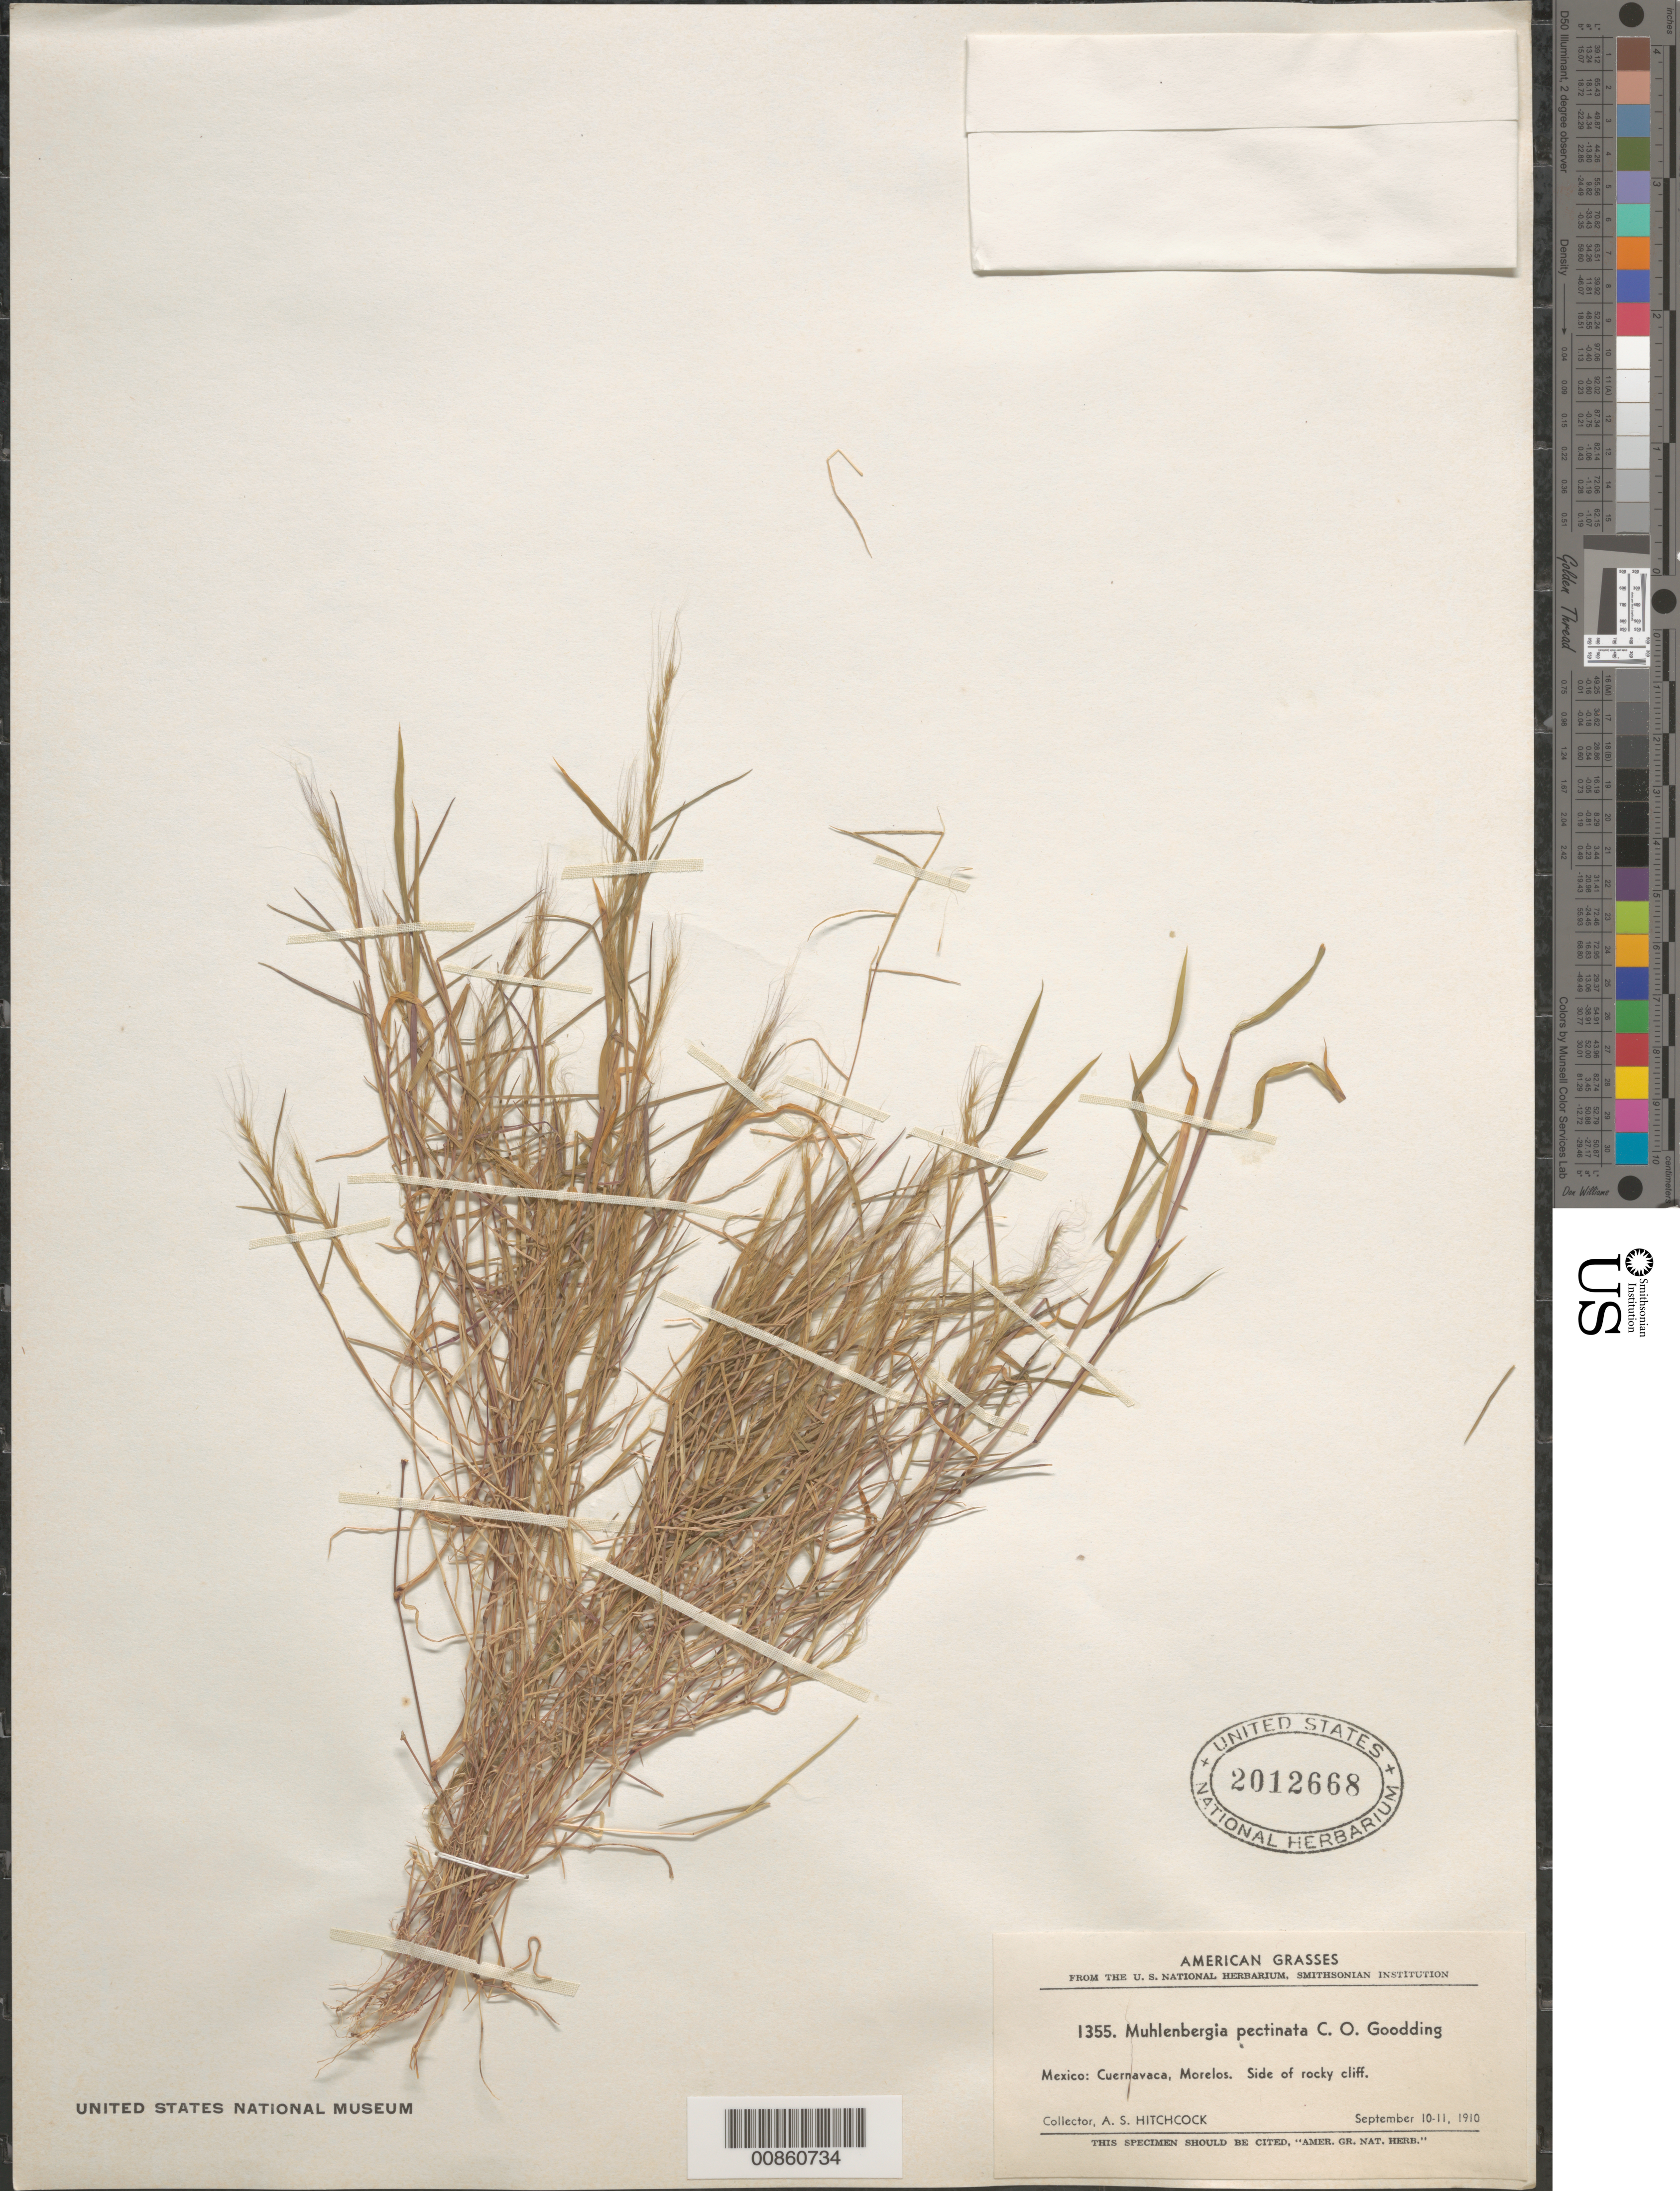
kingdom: Plantae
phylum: Tracheophyta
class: Liliopsida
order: Poales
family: Poaceae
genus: Muhlenbergia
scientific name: Muhlenbergia pectinata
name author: C.O. Goodd.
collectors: A. S. Hitchcock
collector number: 1355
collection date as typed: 11 Sep 1910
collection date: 1910-09-11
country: Mexico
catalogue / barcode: US 2012668